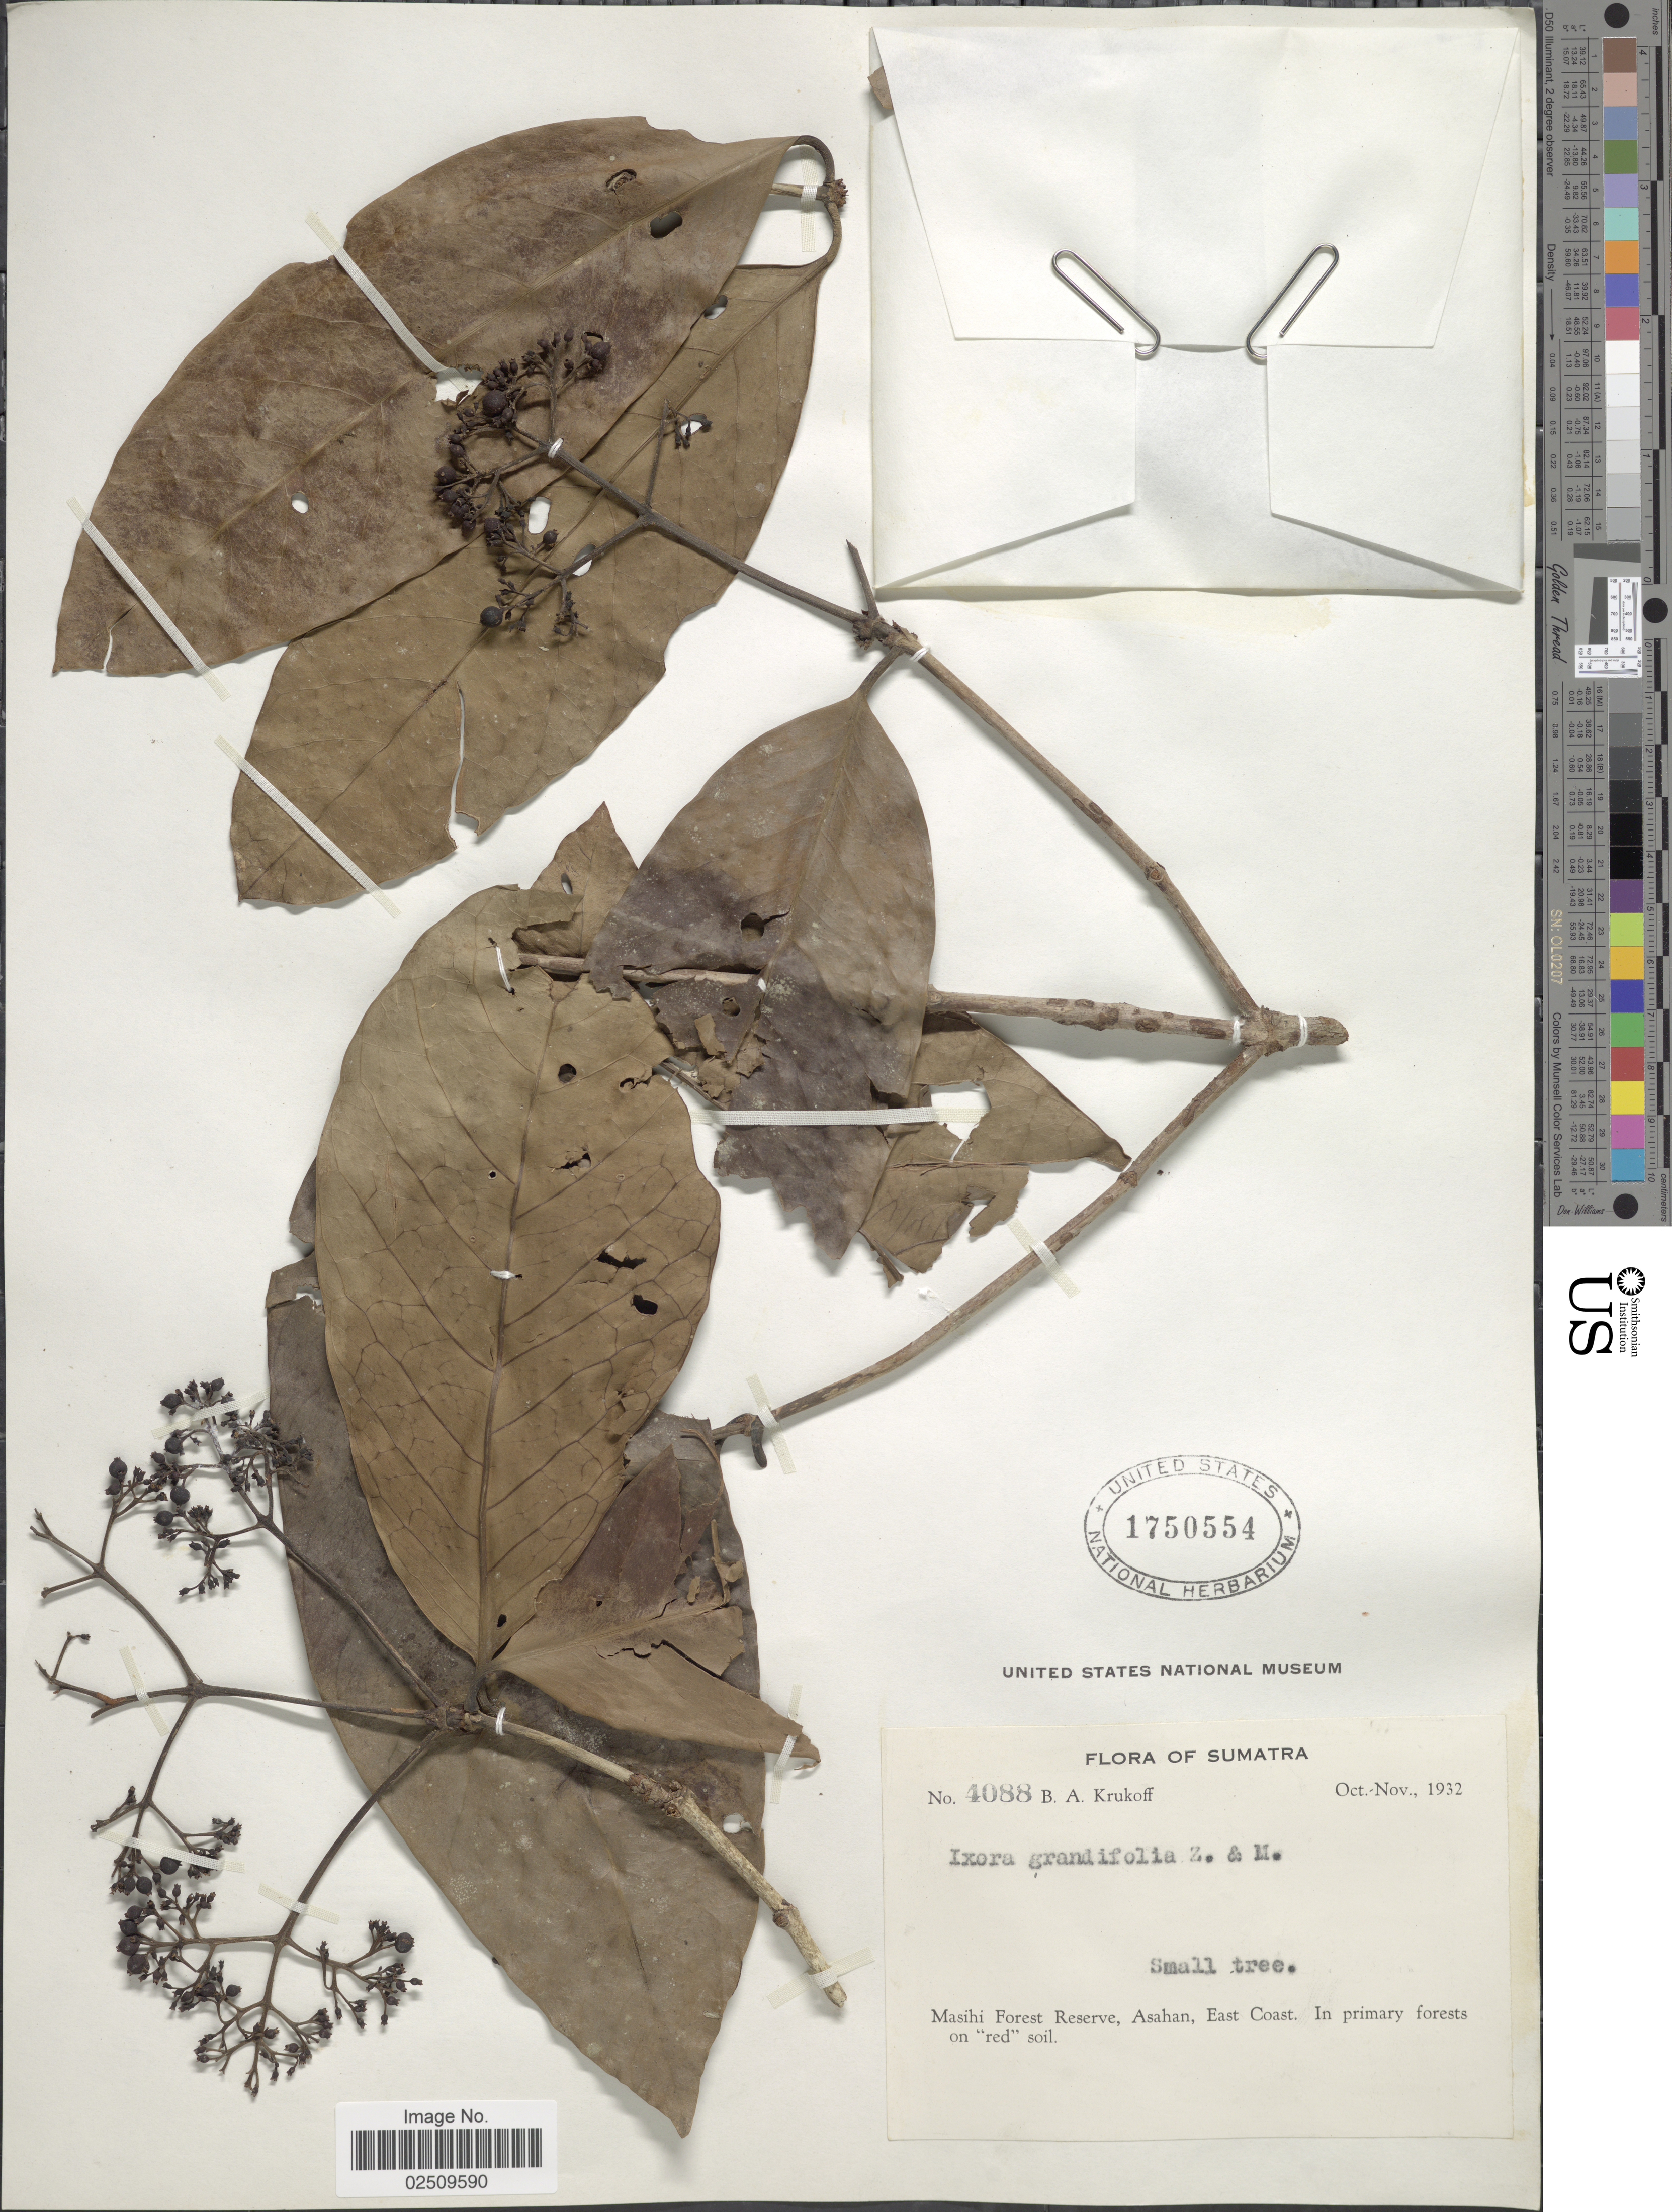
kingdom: Plantae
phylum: Tracheophyta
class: Magnoliopsida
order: Gentianales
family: Rubiaceae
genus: Ixora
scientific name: Ixora grandifolia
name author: (Blume) Zoll. & Moritzi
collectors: B. A. Krukoff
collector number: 4088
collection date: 1932-10/1932-11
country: Indonesia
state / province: Sumatra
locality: Masihi Forest Reserve, Asahan, East Coast. In primary forests on 'red' soil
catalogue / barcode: US 1750554